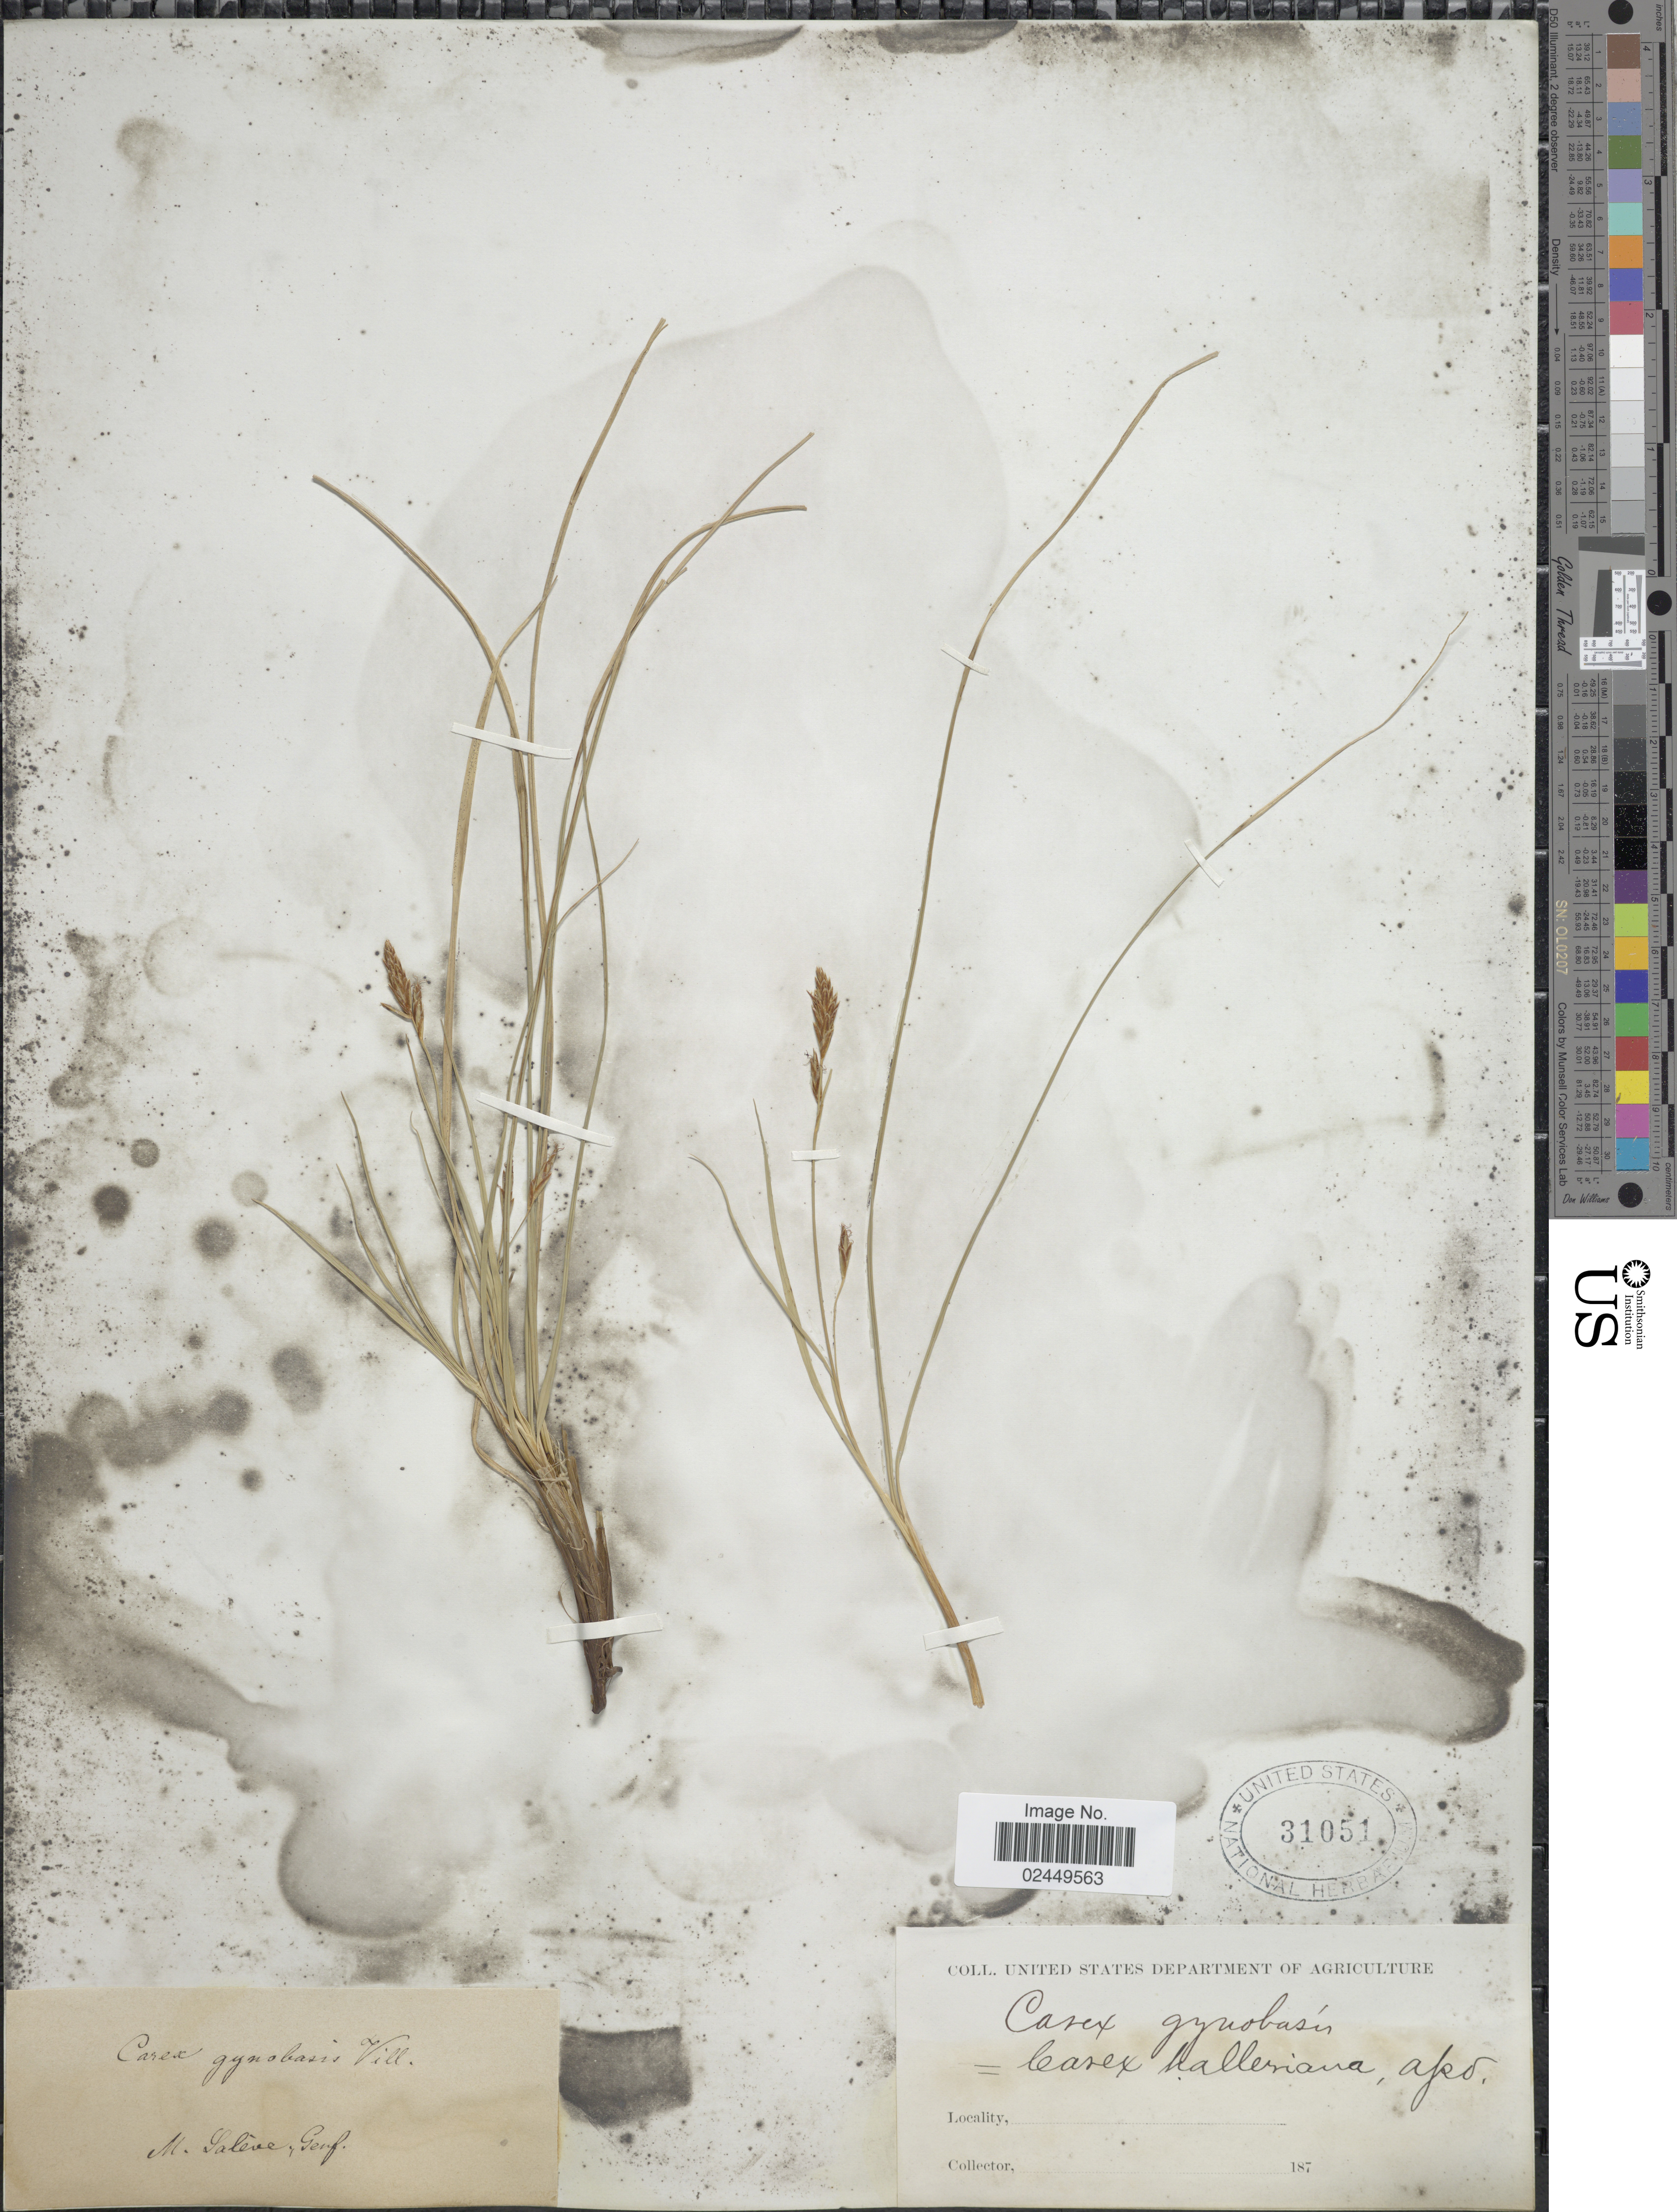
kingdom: Plantae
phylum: Tracheophyta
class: Liliopsida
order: Poales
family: Cyperaceae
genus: Carex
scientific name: Carex halleriana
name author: Asso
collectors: M. Saleve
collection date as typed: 187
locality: Gerf [interpreted]. [unsure placement]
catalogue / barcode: US 31051